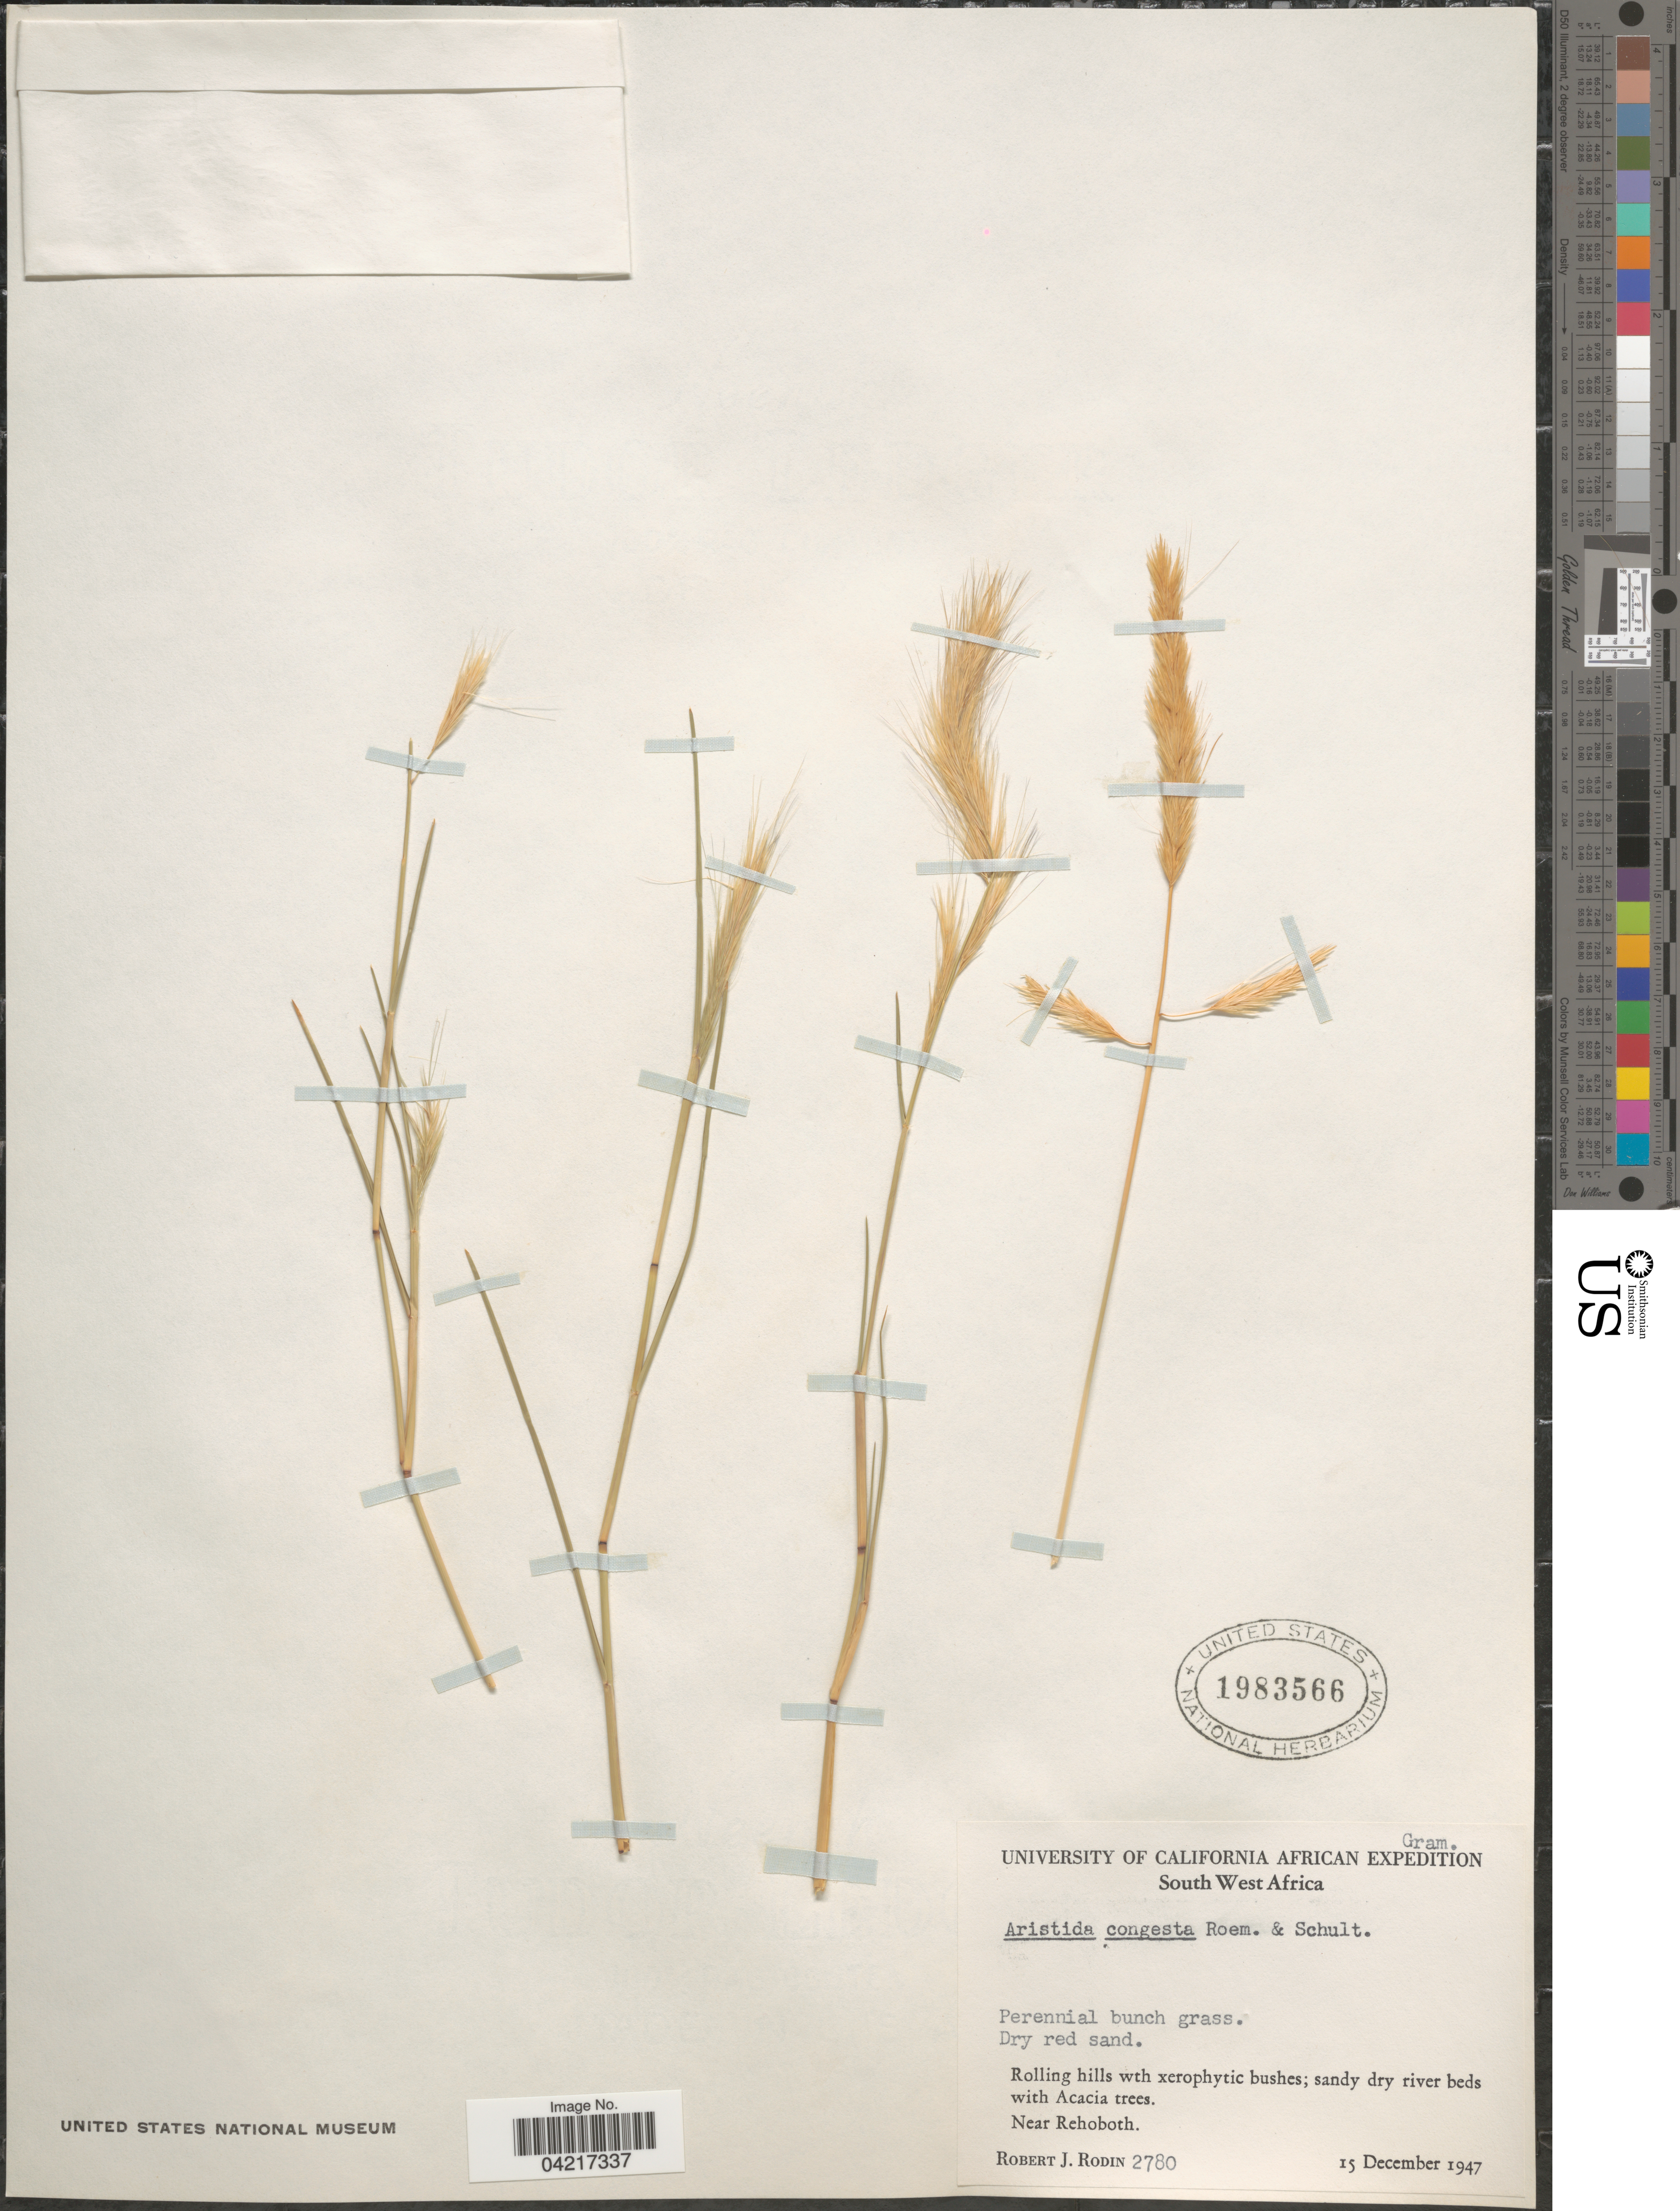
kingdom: Plantae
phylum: Tracheophyta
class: Liliopsida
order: Poales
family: Poaceae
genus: Aristida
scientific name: Aristida congesta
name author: Roem. & Schult.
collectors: R. J. Rodin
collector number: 2780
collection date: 1947-12-15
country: Namibia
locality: University of California African Expedition. South West Africa. Rolling hills wth xerophytic bushes; sandy dry river beds with Acacia trees. Near Rehoboth.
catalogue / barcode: US 1983566